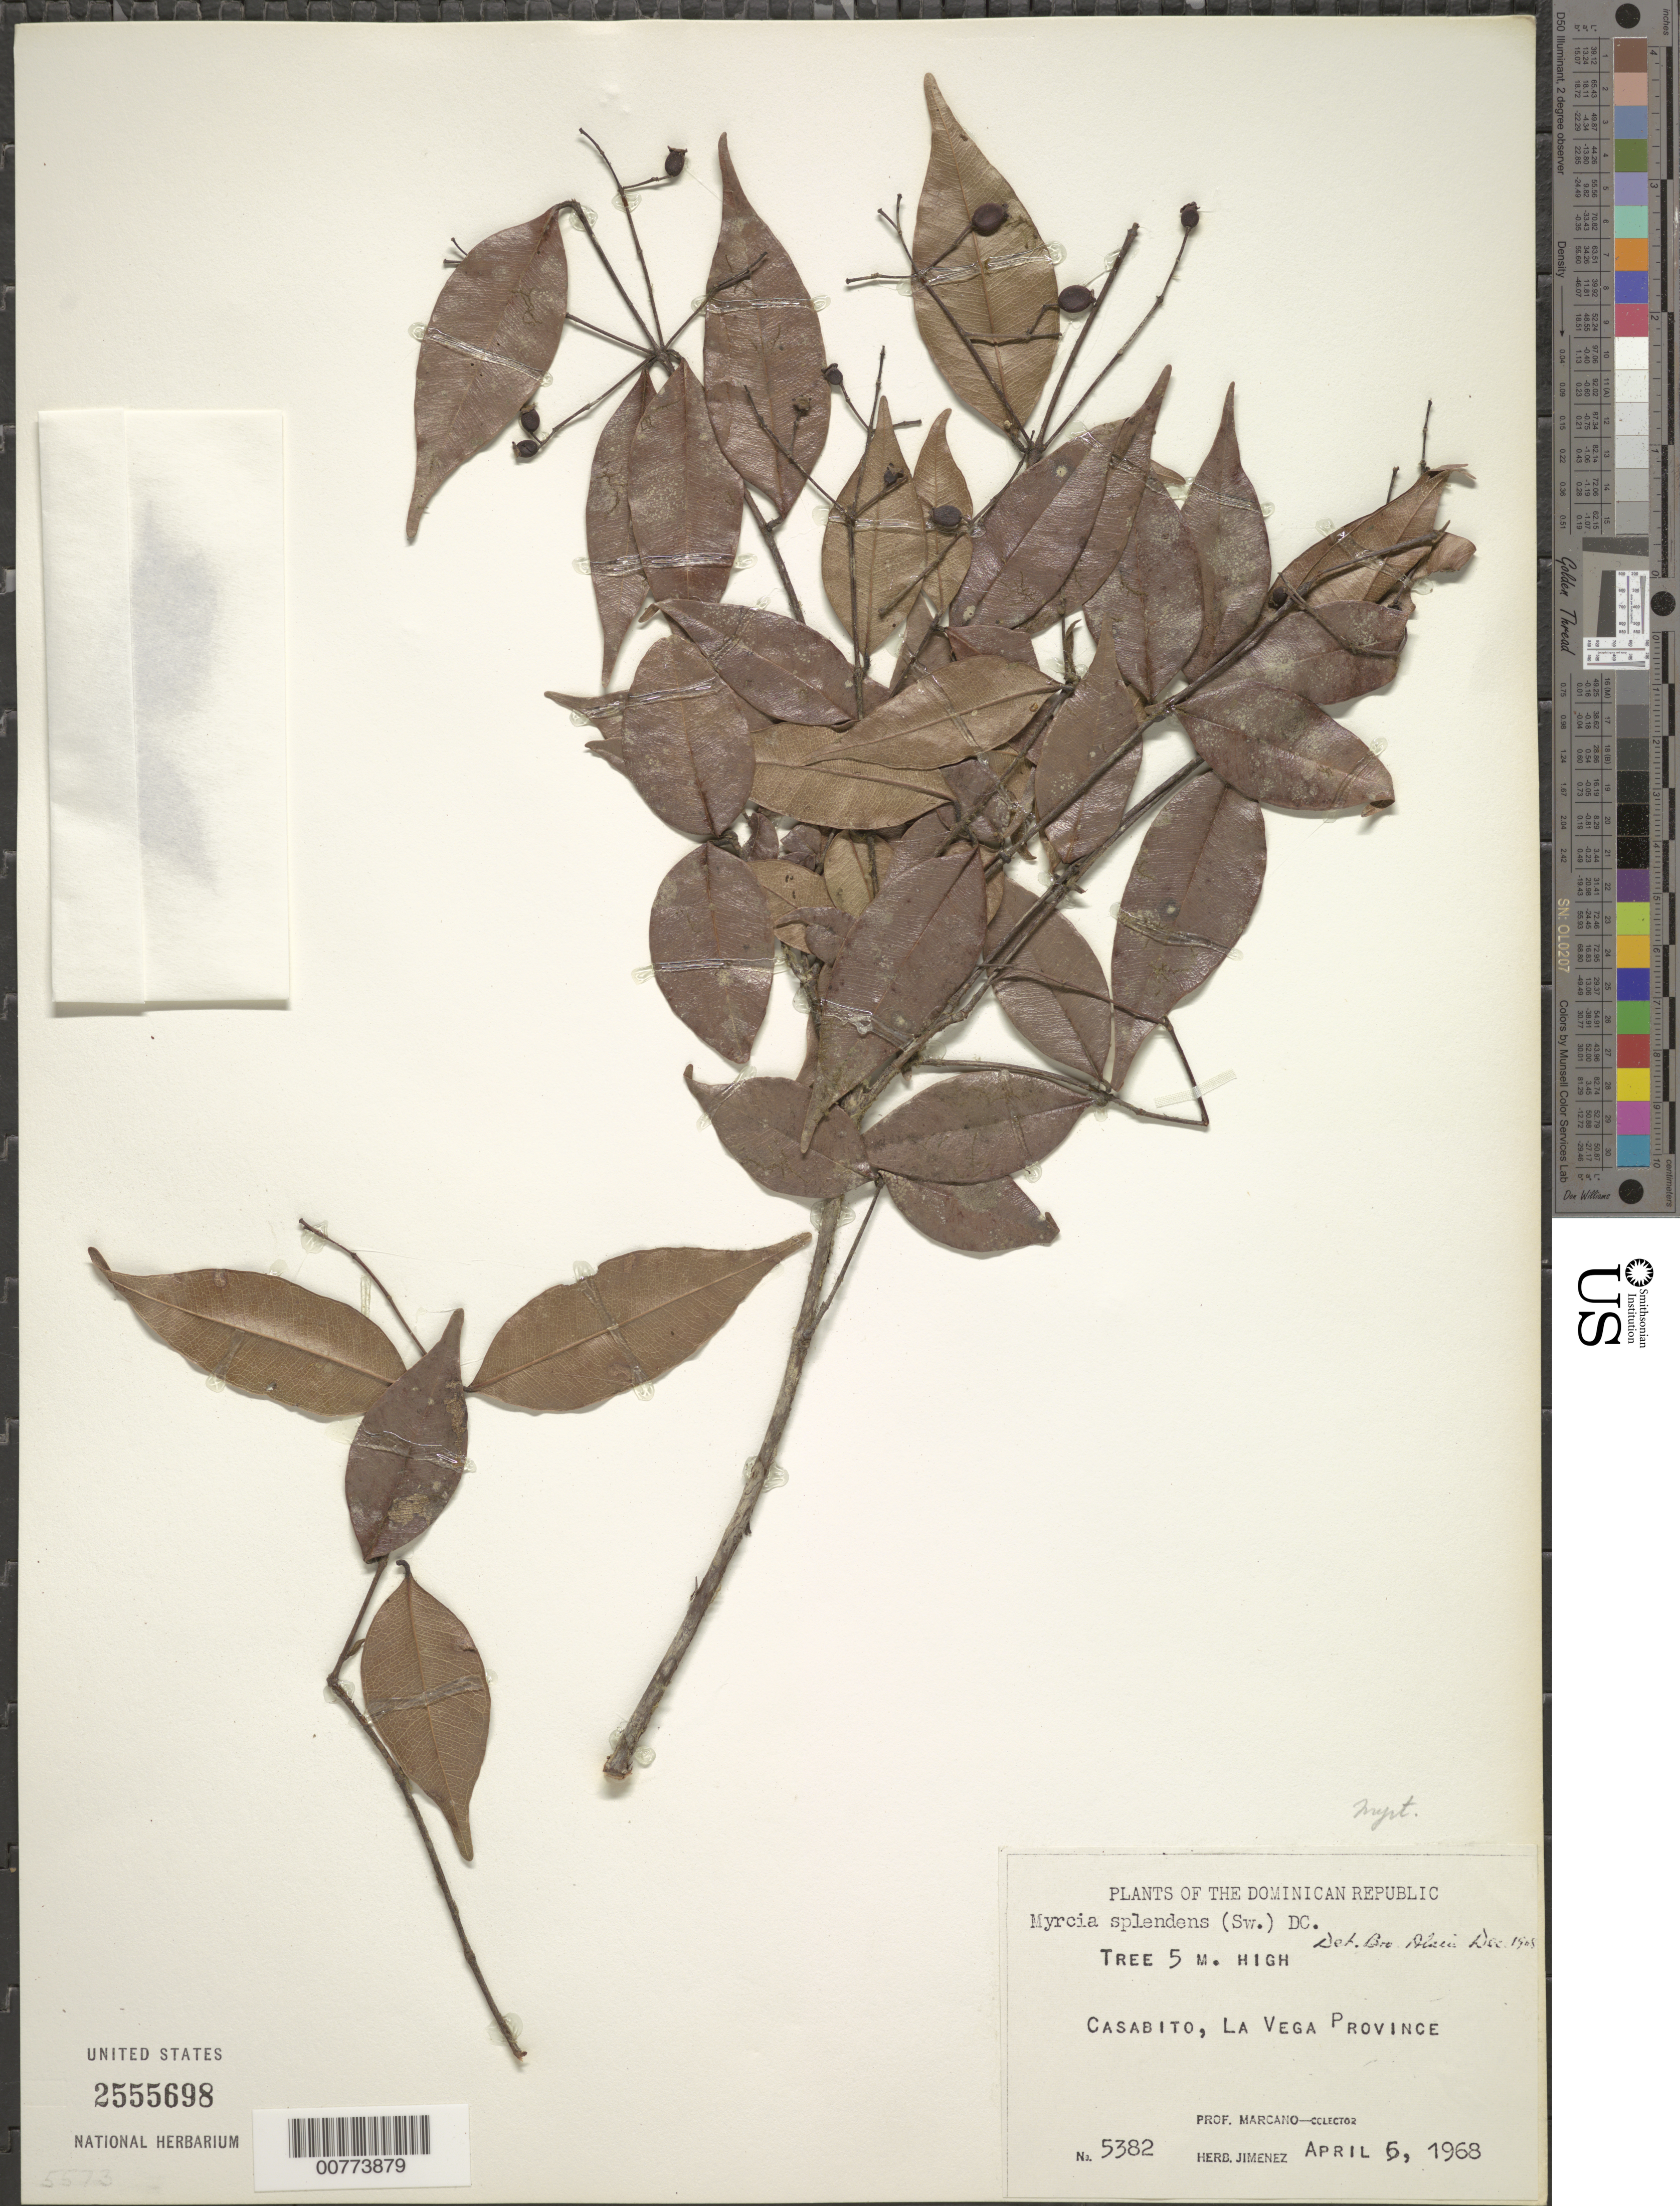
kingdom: Plantae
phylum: Tracheophyta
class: Magnoliopsida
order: Myrtales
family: Myrtaceae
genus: Myrcia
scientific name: Myrcia splendens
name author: (Sw.) DC.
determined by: Liogier, Alain H.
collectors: E. J. Marcano F.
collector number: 5382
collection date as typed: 05 Apr 1968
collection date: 1968-04-05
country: Dominican Republic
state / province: La Vega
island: Hispaniola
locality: Casabito.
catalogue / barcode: US 2555698